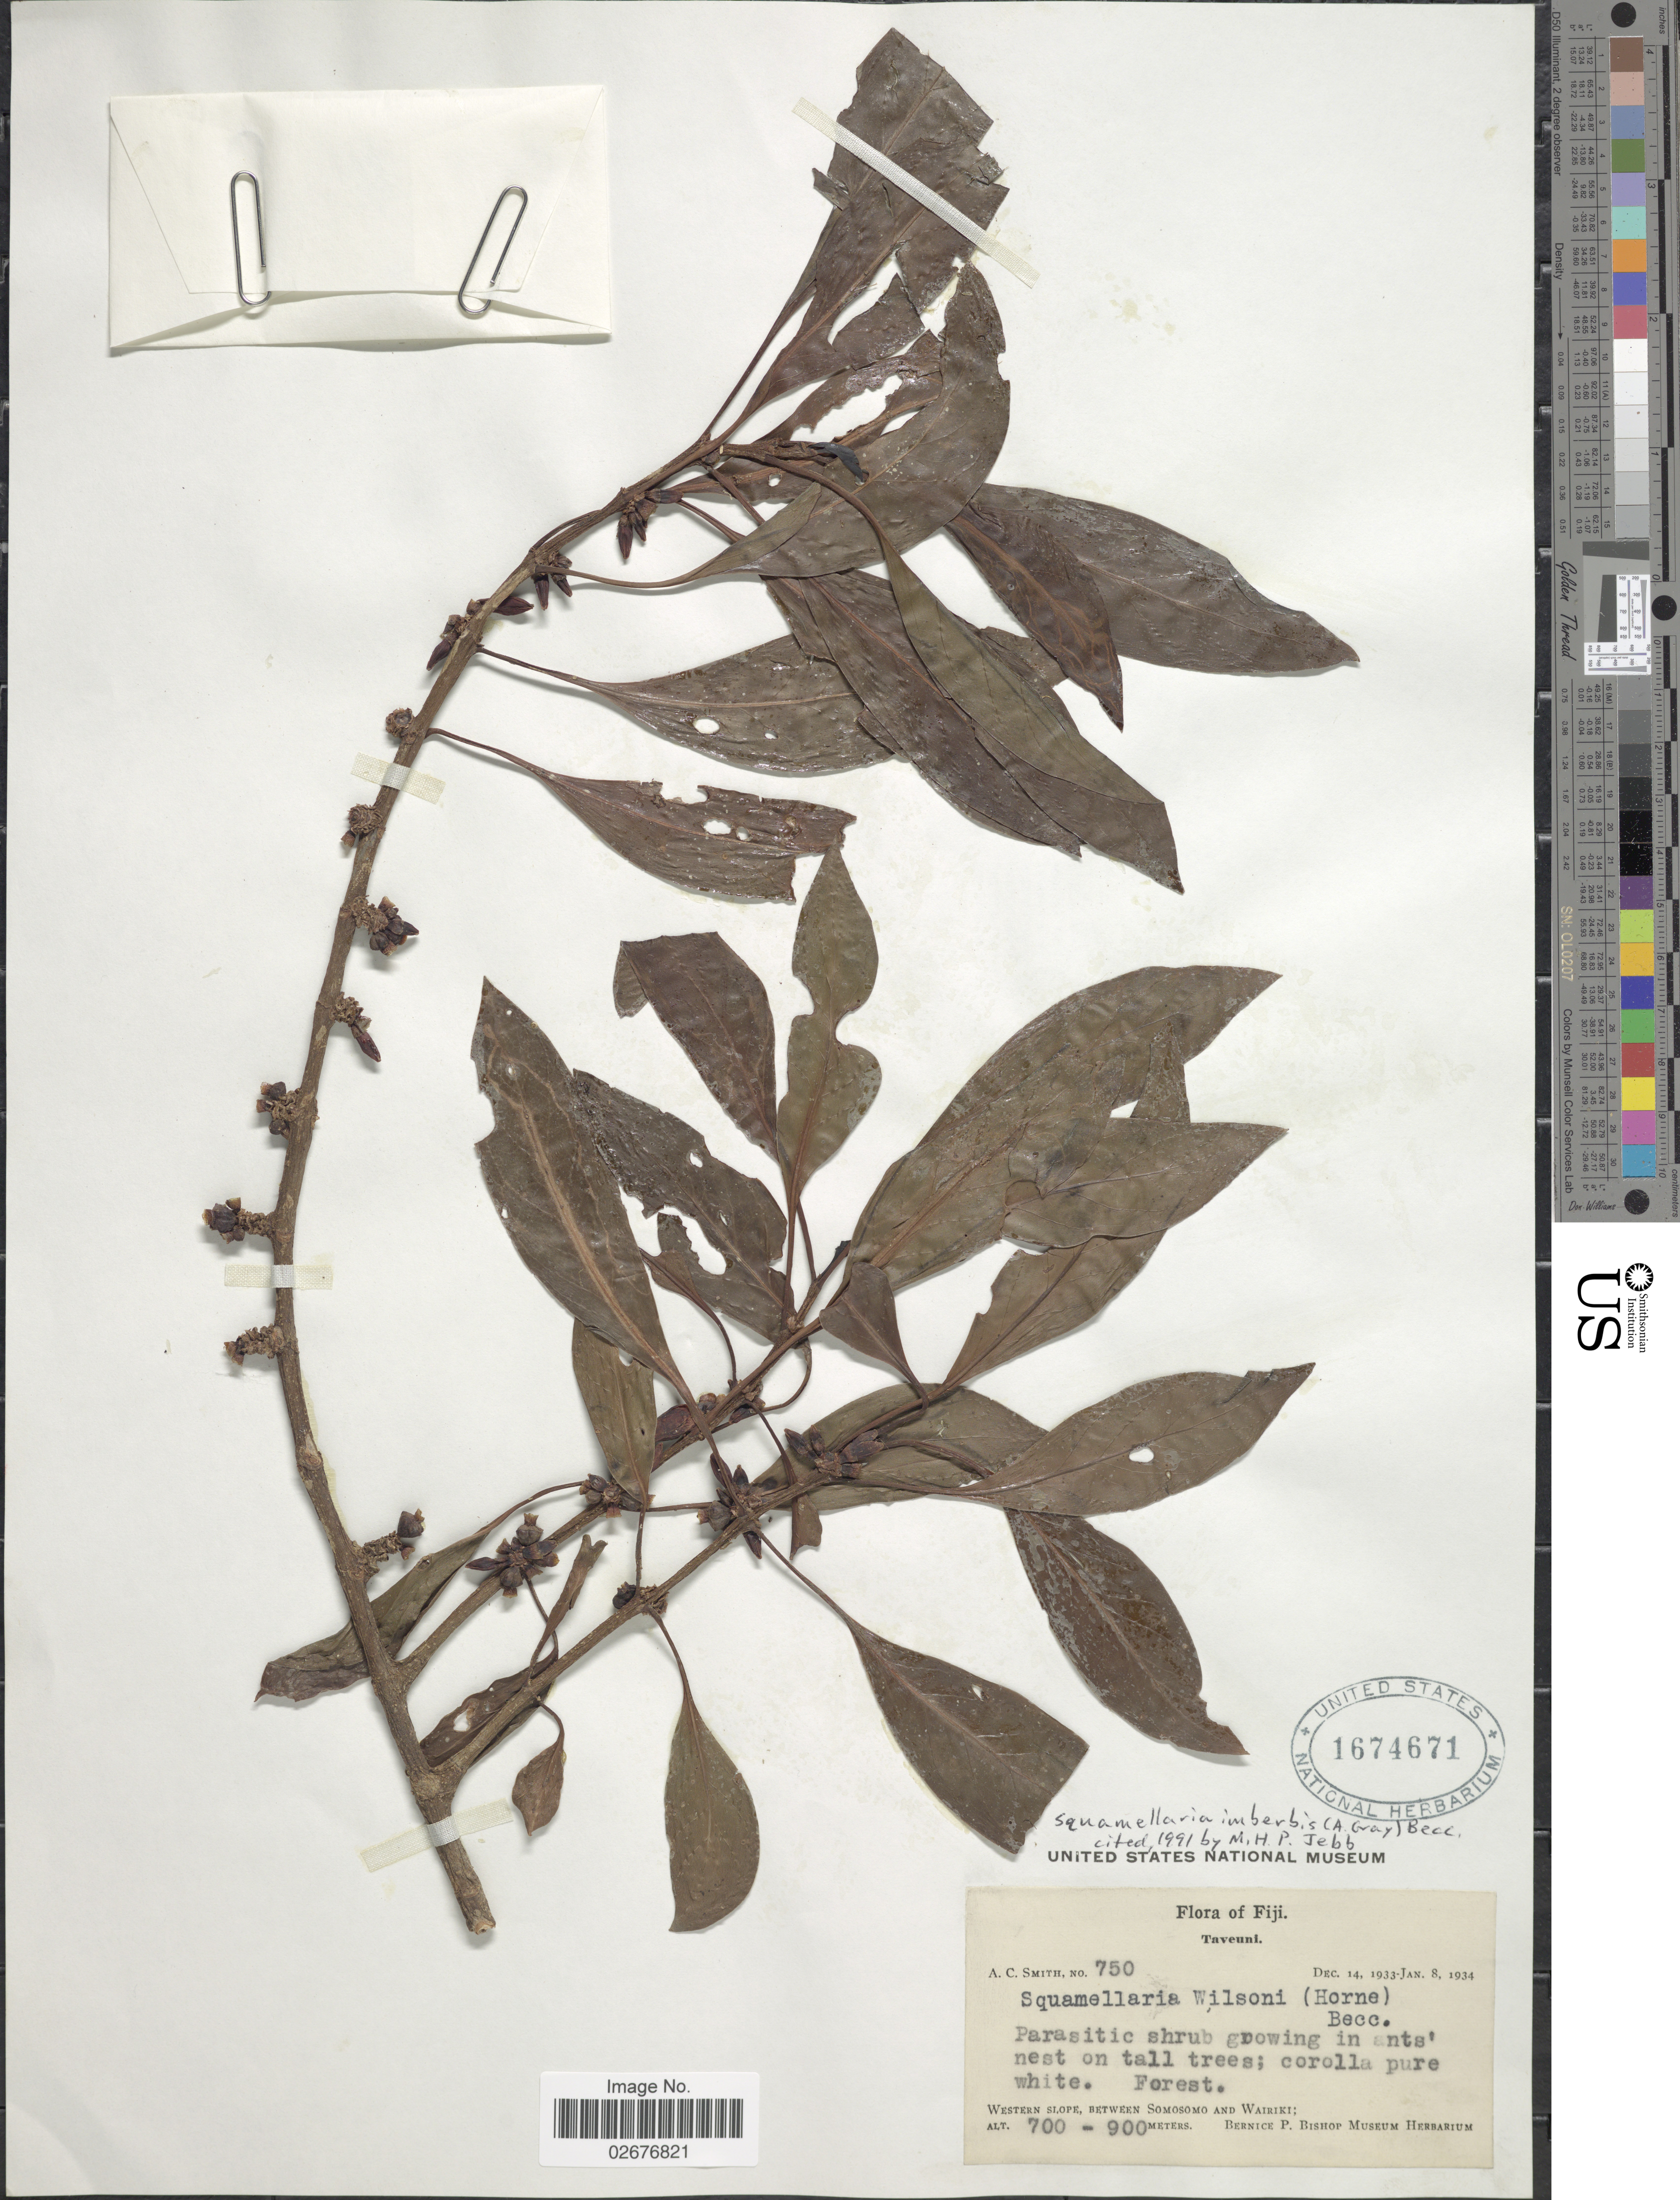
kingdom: Plantae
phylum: Tracheophyta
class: Magnoliopsida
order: Gentianales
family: Rubiaceae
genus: Squamellaria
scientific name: Squamellaria imberbis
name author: (A. Gray) Becc.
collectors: A. C. Smith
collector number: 750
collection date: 1933-12-14/1934-01-08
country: Fiji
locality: Taveuni, Western slope, between Somosomo and Wairiki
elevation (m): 700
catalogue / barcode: US 1674671